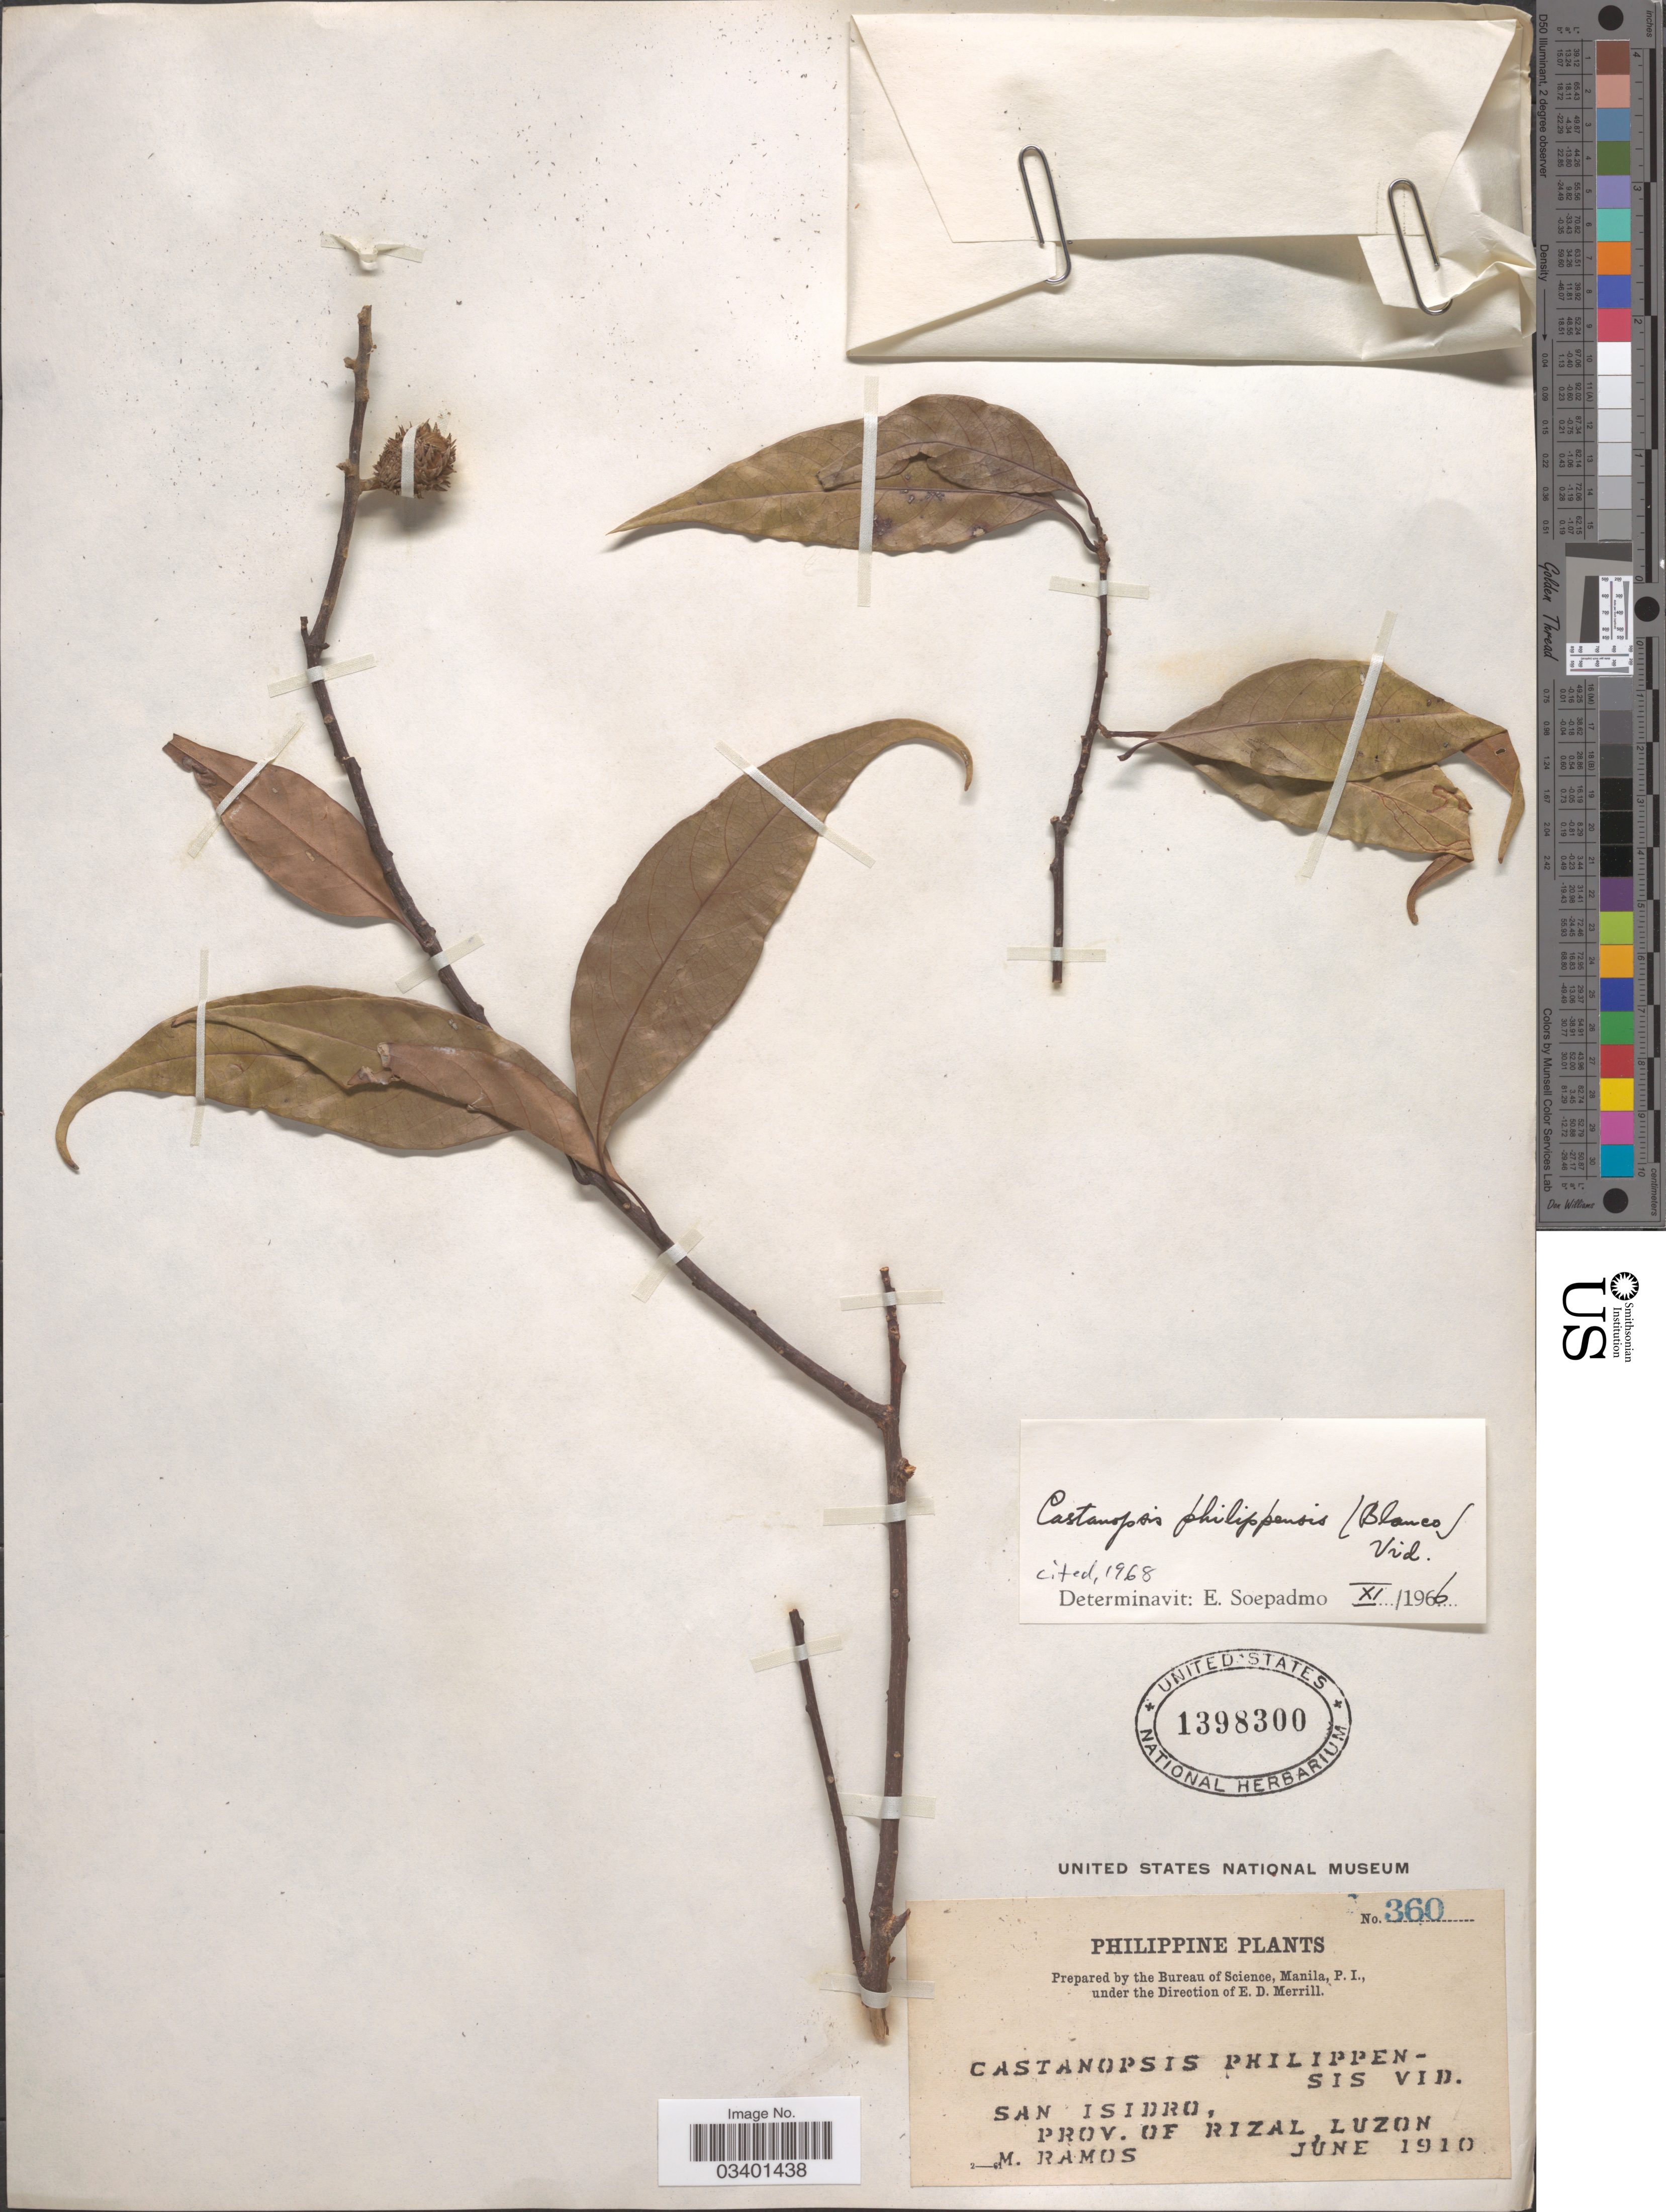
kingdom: Plantae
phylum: Tracheophyta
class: Magnoliopsida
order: Fagales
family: Fagaceae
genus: Castanopsis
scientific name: Castanopsis philipensis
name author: (Blanco) Vidal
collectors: M. Ramos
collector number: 360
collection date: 1910-06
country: Philippines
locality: San Isidro, Prov. of Rizal, Luzon.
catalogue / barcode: US 1398300